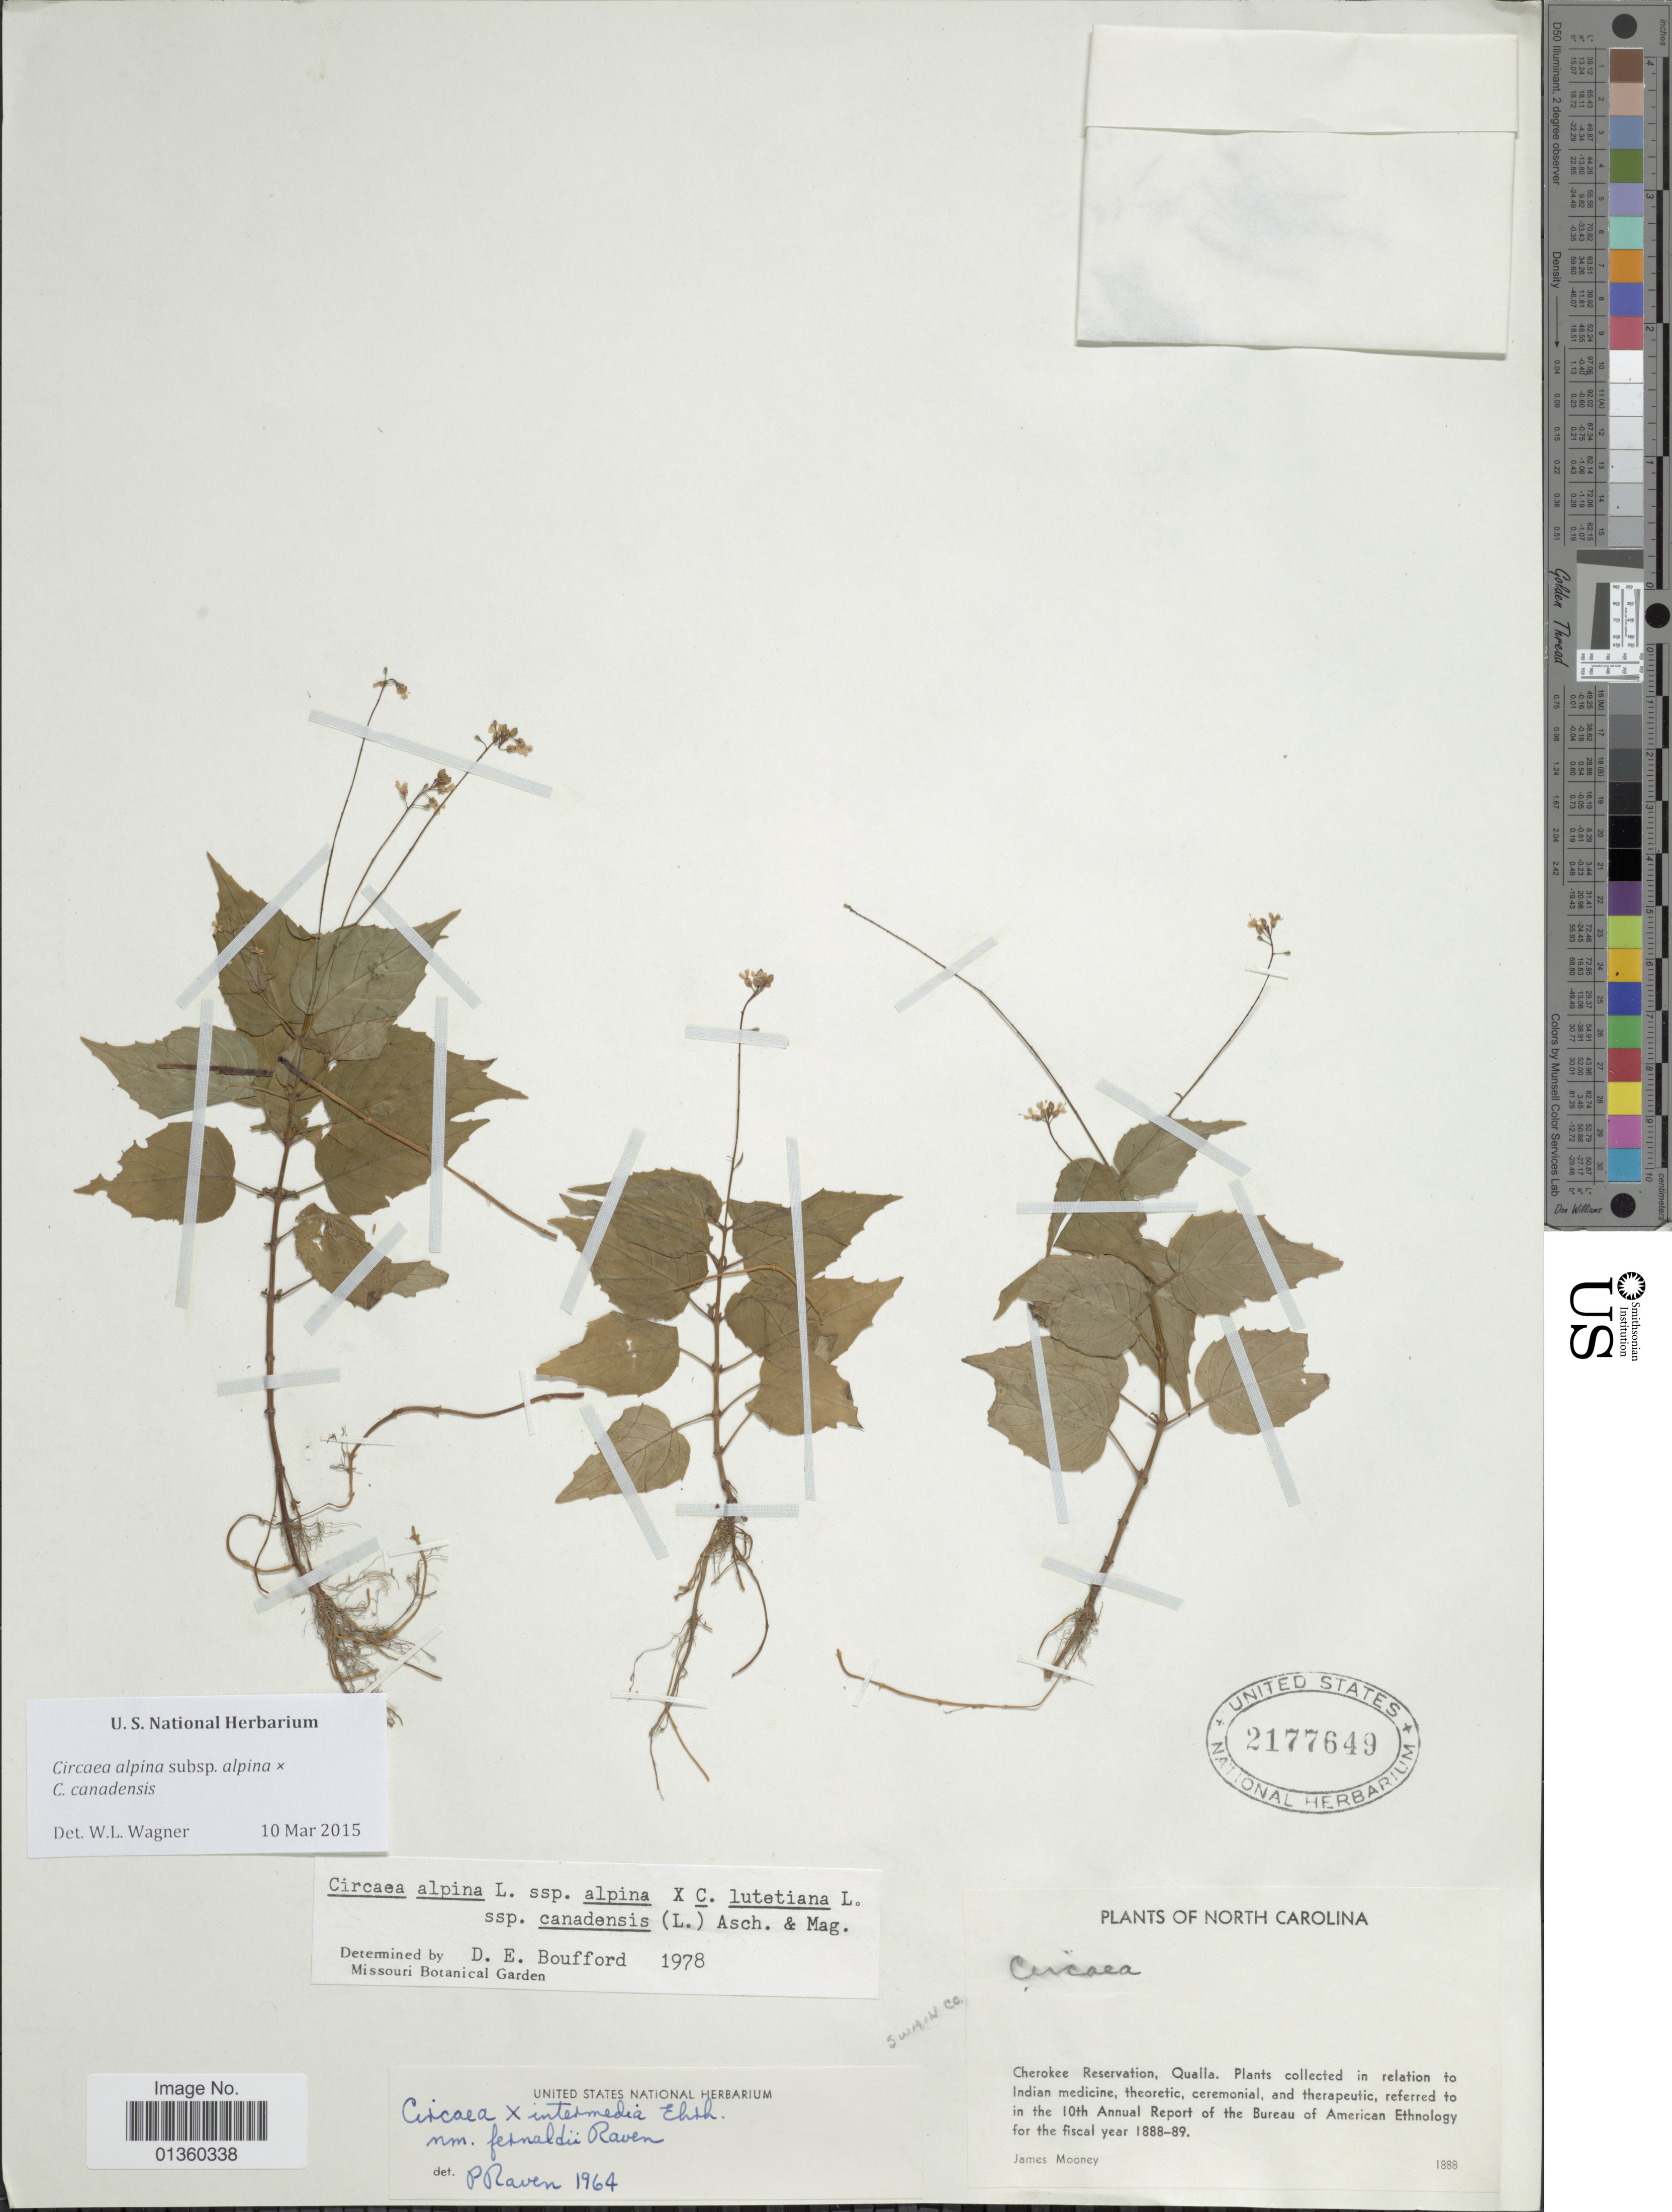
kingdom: Plantae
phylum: Tracheophyta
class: Magnoliopsida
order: Myrtales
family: Onagraceae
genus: Circaea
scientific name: Circaea alpina subsp. alpina x C. canadensis (L.) Hill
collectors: J. Mooney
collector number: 1888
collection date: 1888/1889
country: United States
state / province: North Carolina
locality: Cherokee Reservation, Qualla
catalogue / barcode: US 2177649